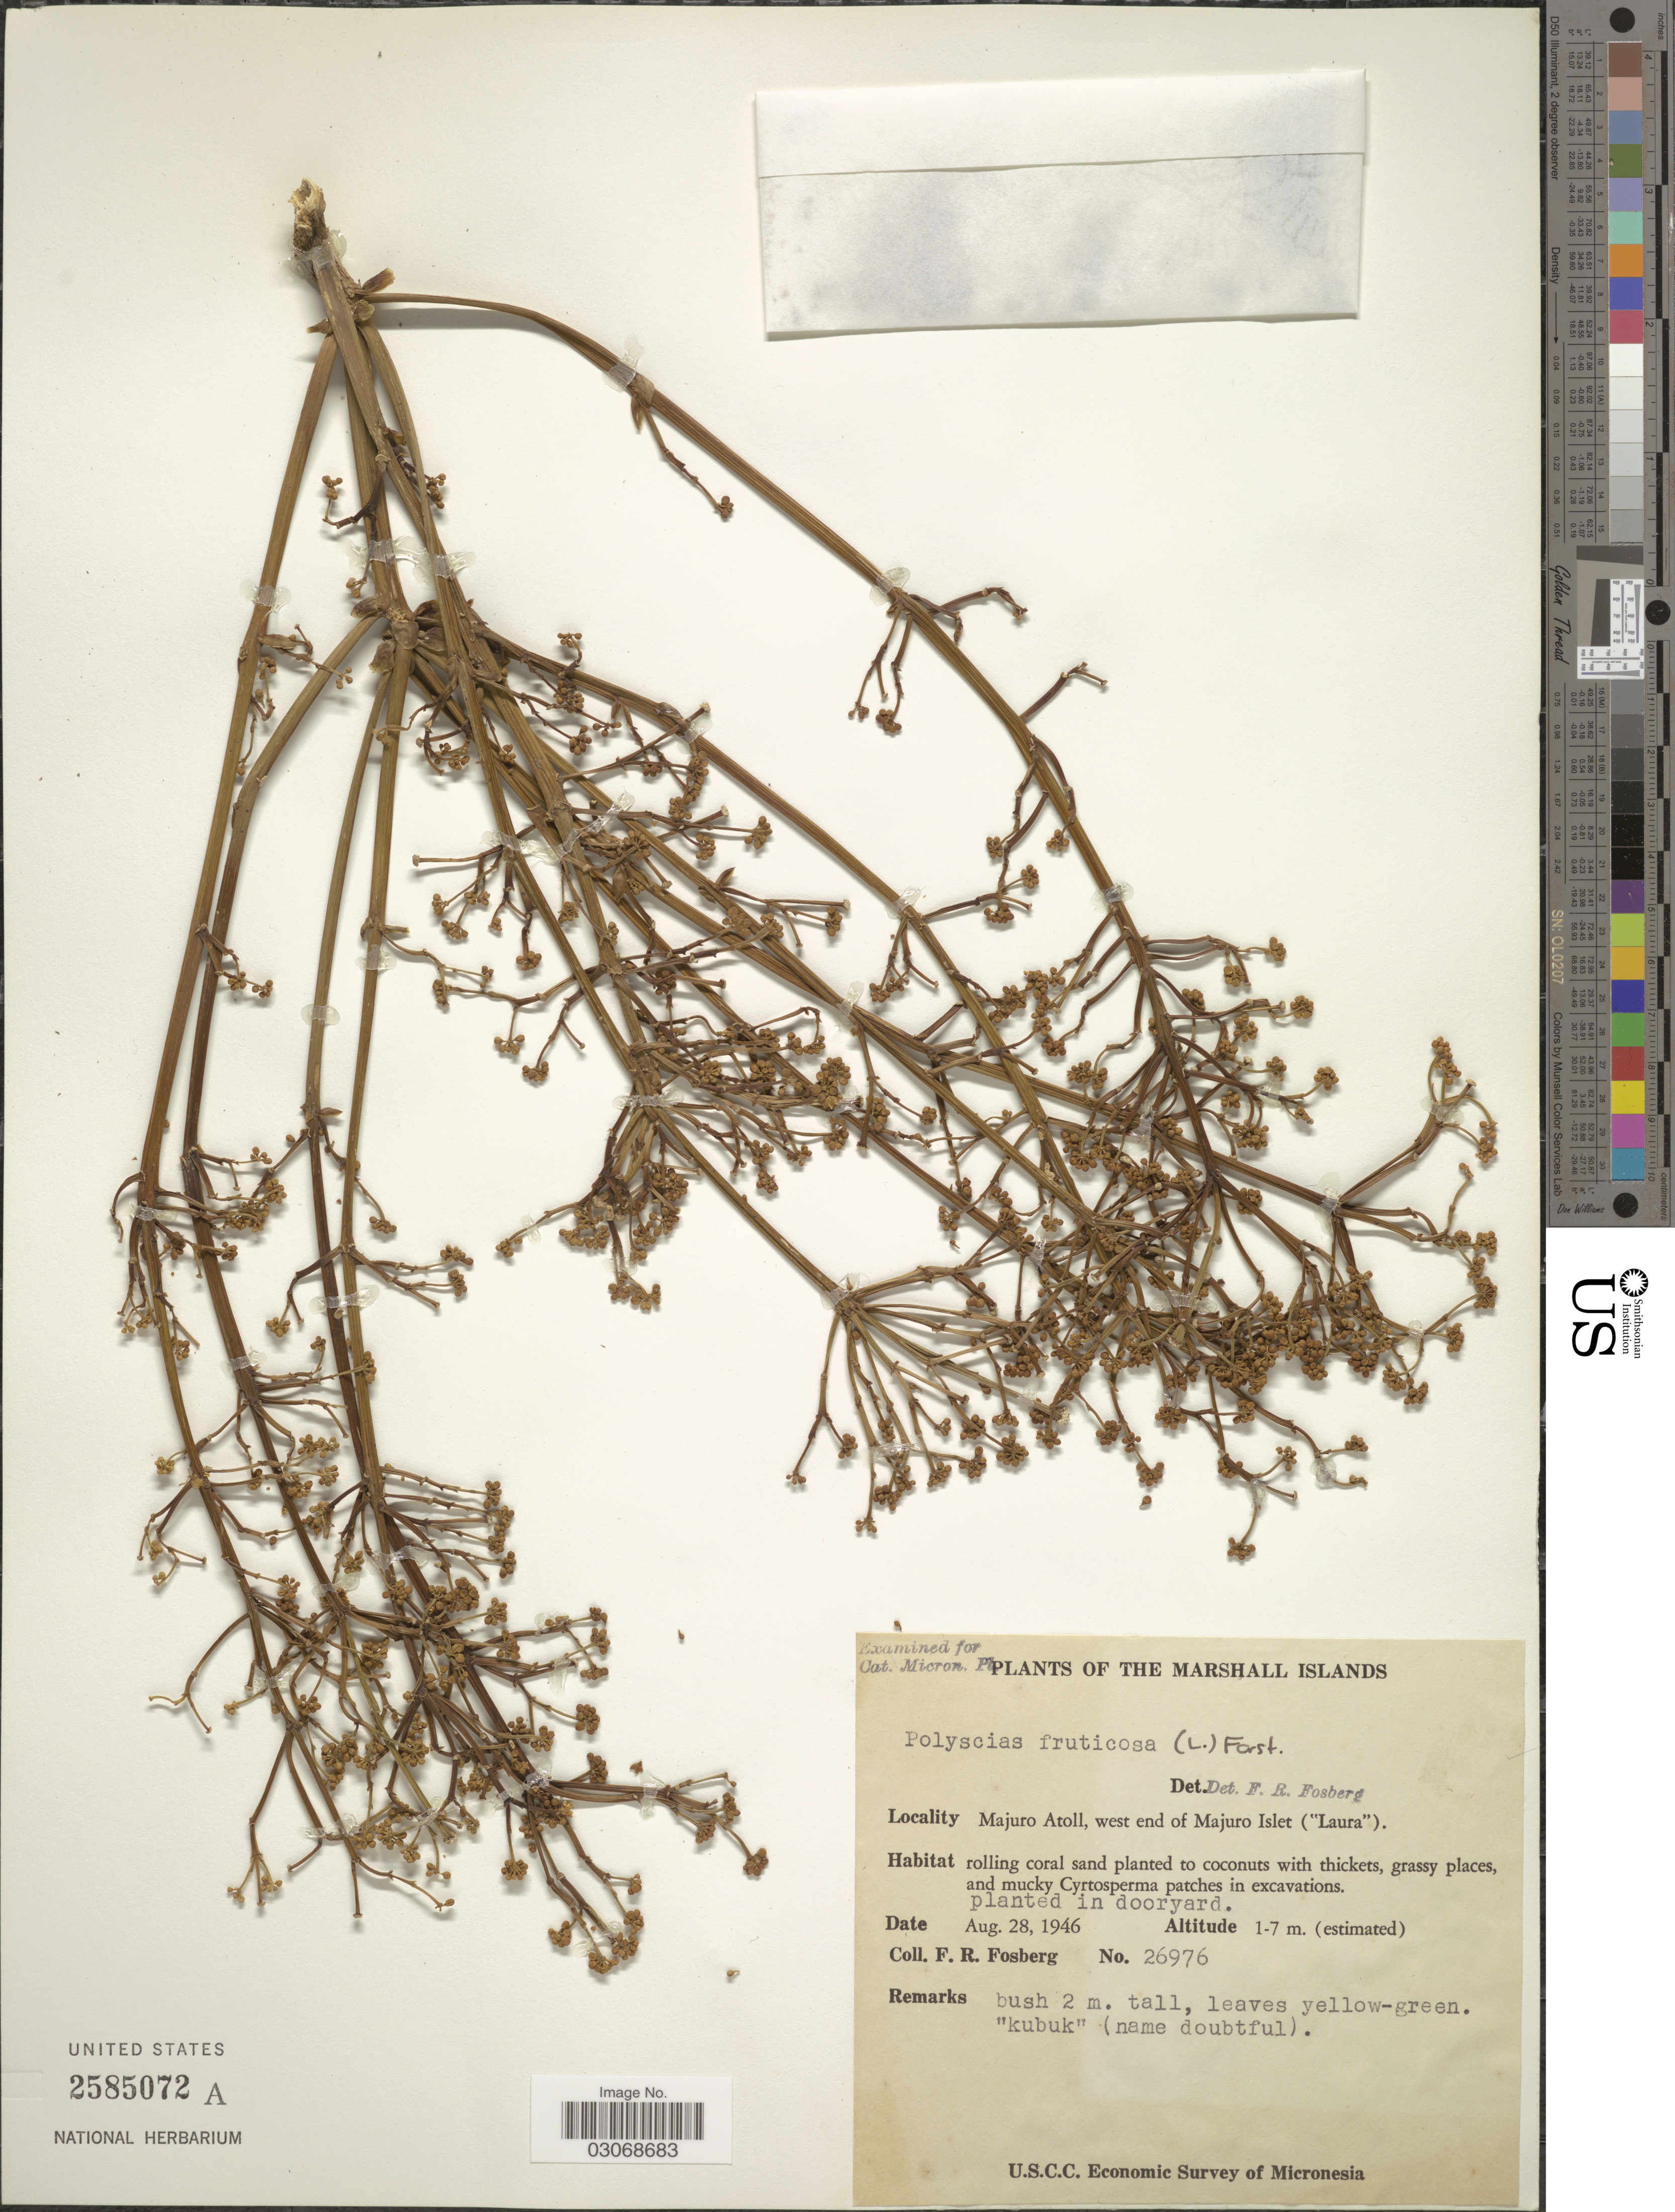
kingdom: Plantae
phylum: Tracheophyta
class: Magnoliopsida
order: Apiales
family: Araliaceae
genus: Polyscias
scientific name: Polyscias fruticosa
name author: (L.) Harms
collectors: F. R. Fosberg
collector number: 26976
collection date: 1946-08-28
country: Marshall Islands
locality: Majuro Atoll, west end of Majuro Islet ("Laura").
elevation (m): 1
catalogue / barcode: US 2585072A